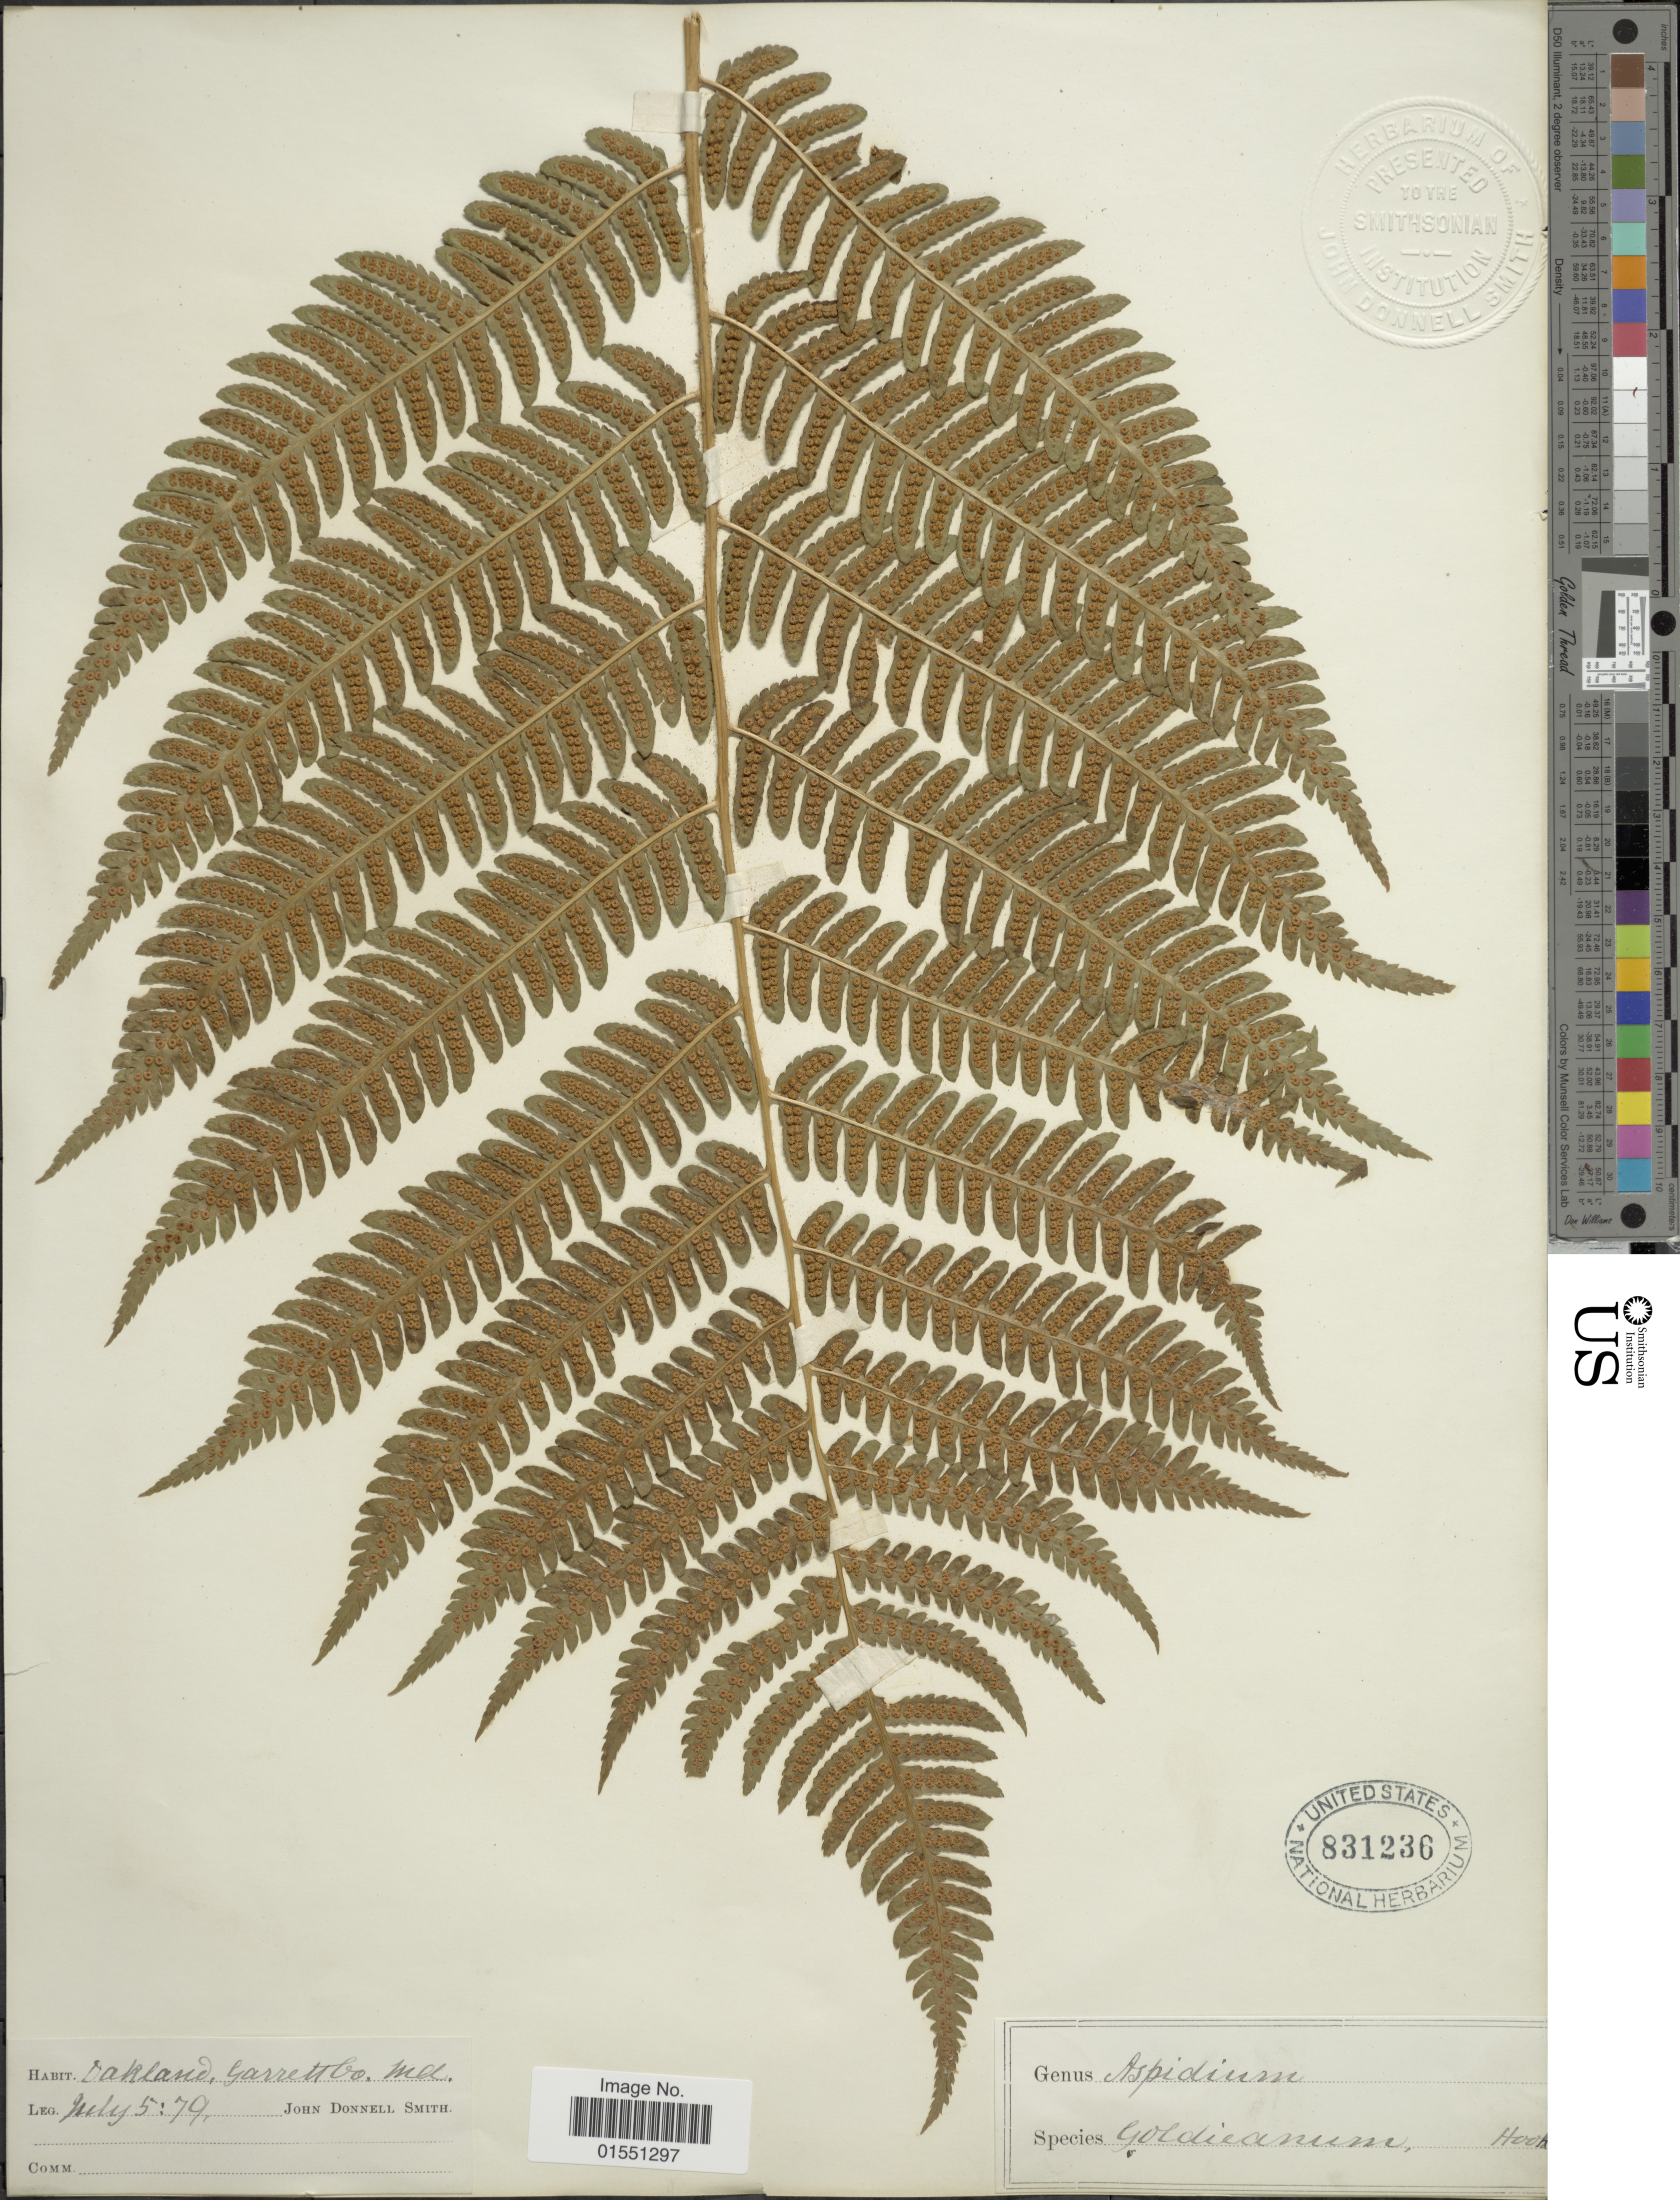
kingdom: Plantae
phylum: Tracheophyta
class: Polypodiopsida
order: Polypodiales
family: Dryopteridaceae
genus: Dryopteris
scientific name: Dryopteris goldiana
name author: (Hook. ex Goldie) A. Gray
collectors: J. Donnell Smith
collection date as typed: Transcribed d/m/y: 5/7/79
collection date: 1879-07-05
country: United States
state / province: Maryland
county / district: Garrett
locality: Oakland, Garrett Co.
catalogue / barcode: US 831236